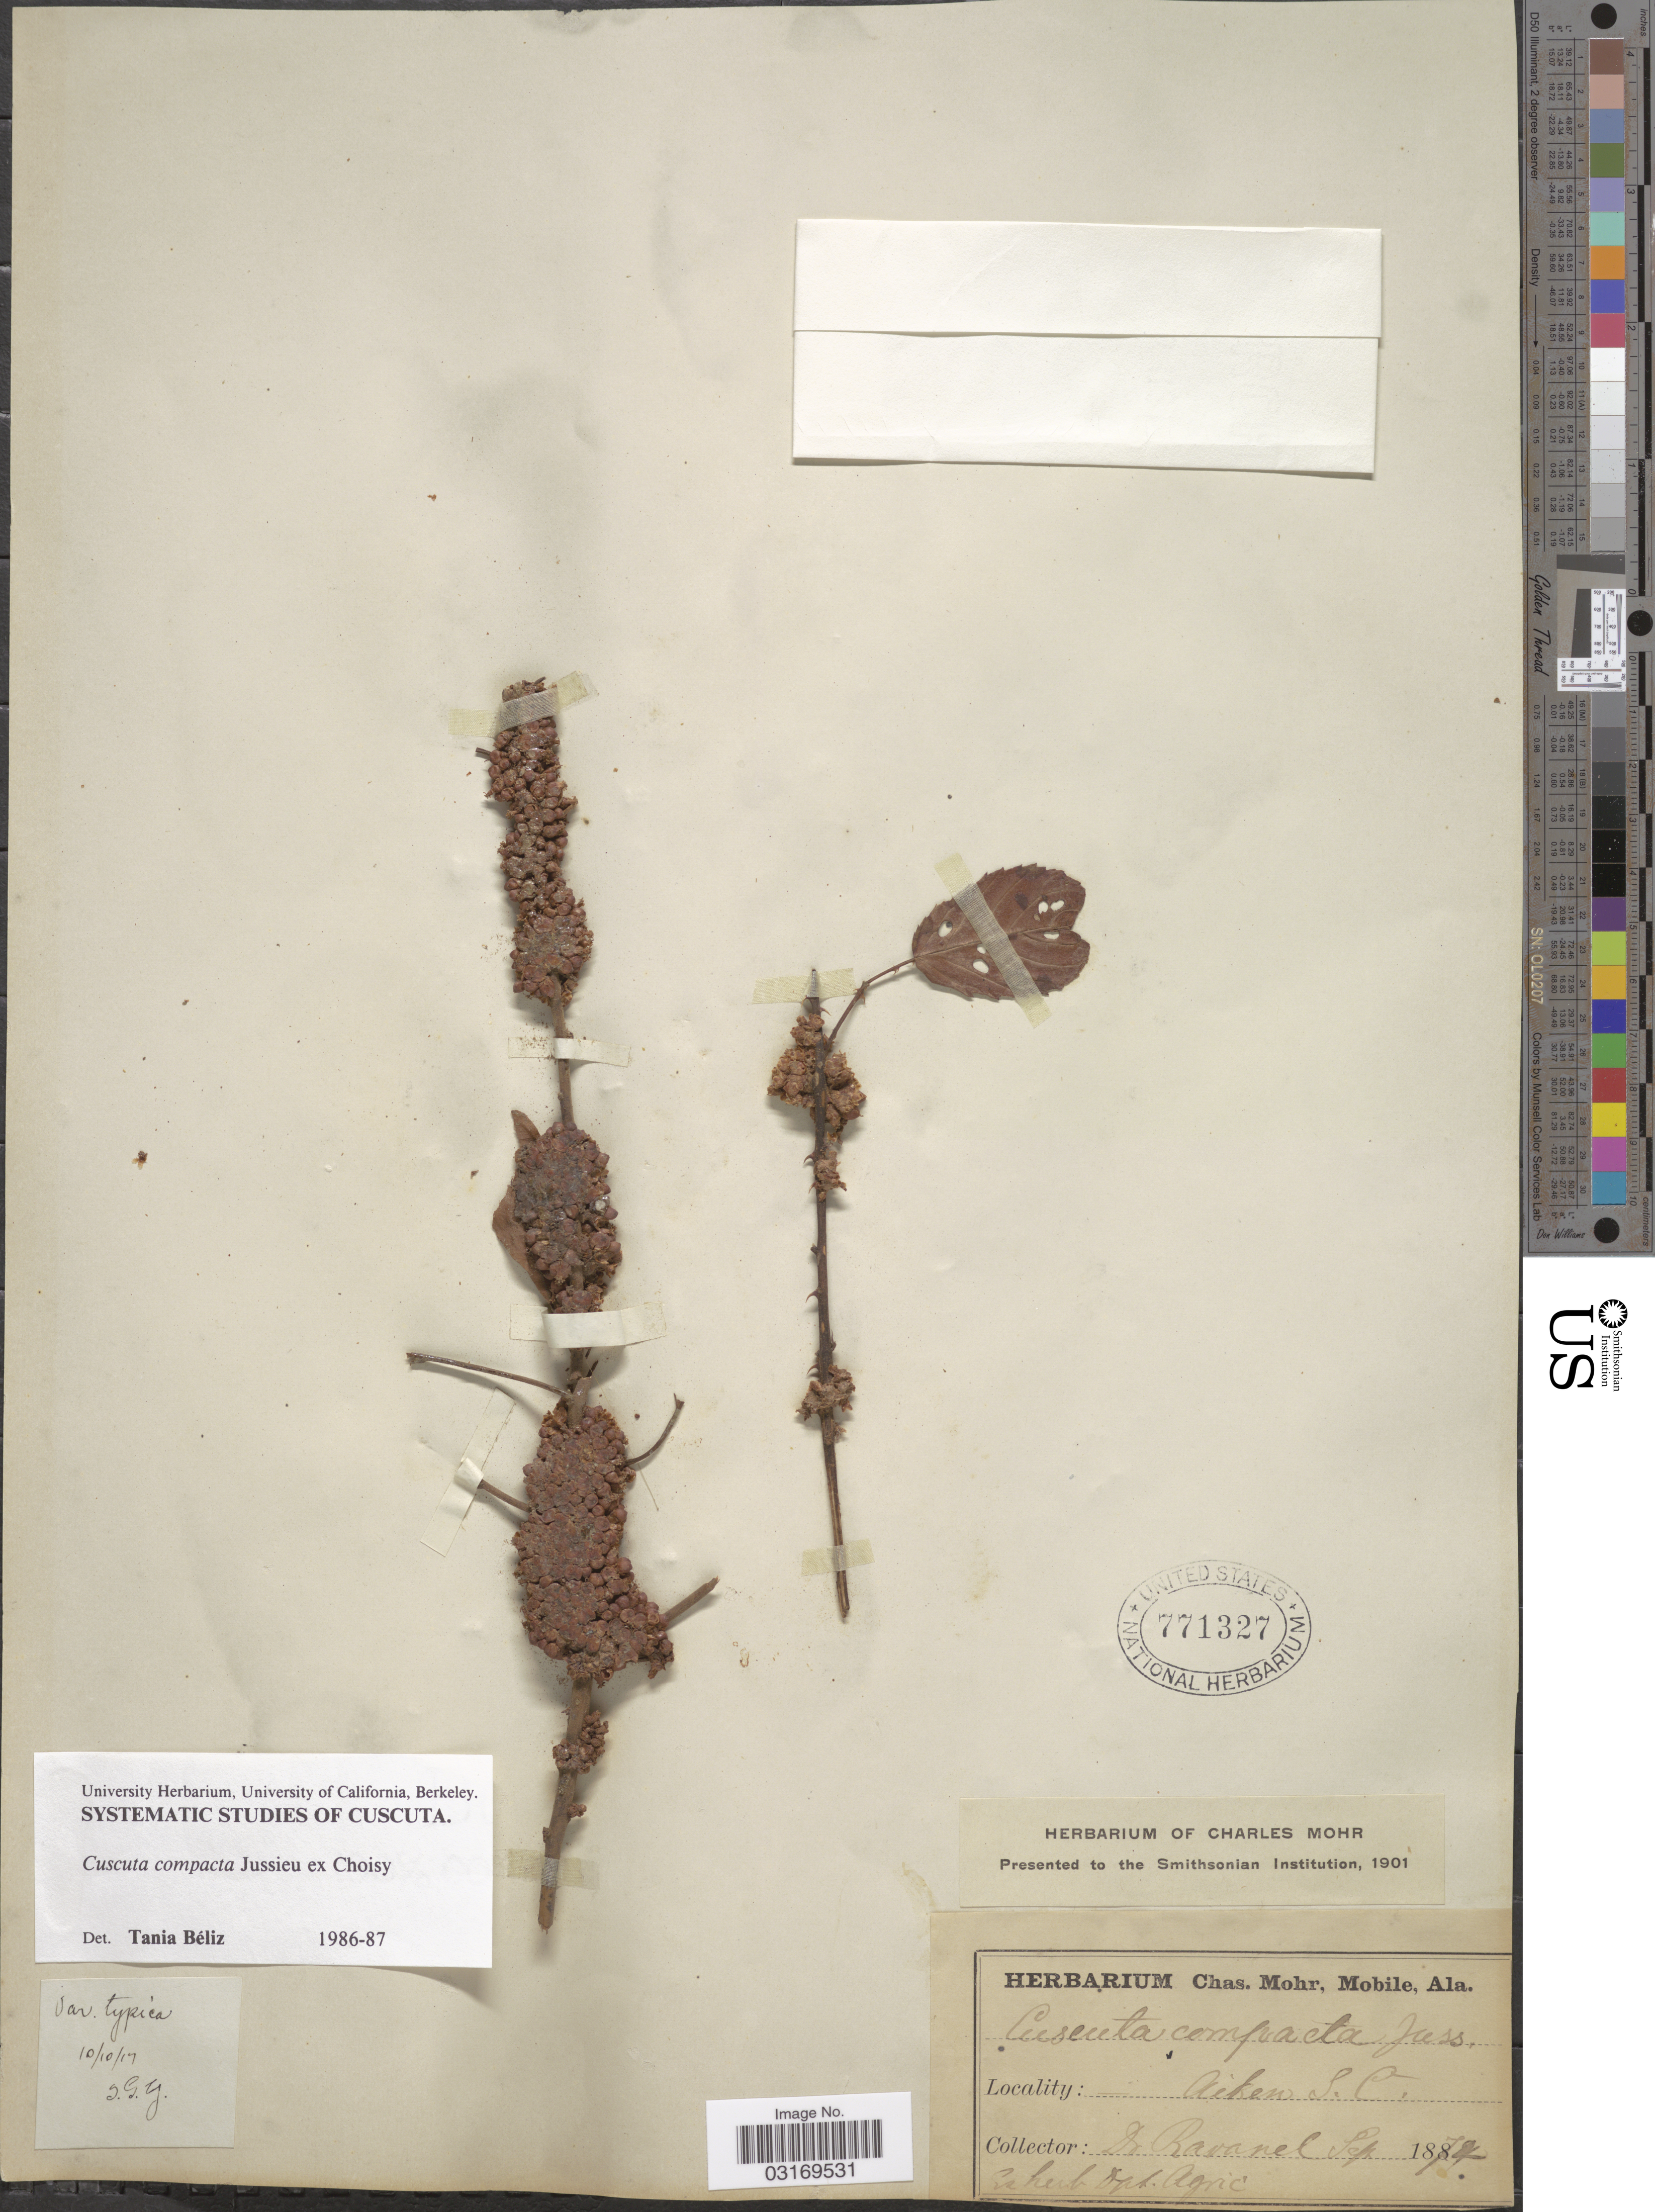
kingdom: Plantae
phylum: Tracheophyta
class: Magnoliopsida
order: Solanales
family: Convolvulaceae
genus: Cuscuta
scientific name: Cuscuta compacta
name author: Juss. ex Choisy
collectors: Ravanel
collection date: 1874-09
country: United States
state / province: South Carolina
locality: Aiken.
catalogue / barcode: US 771327